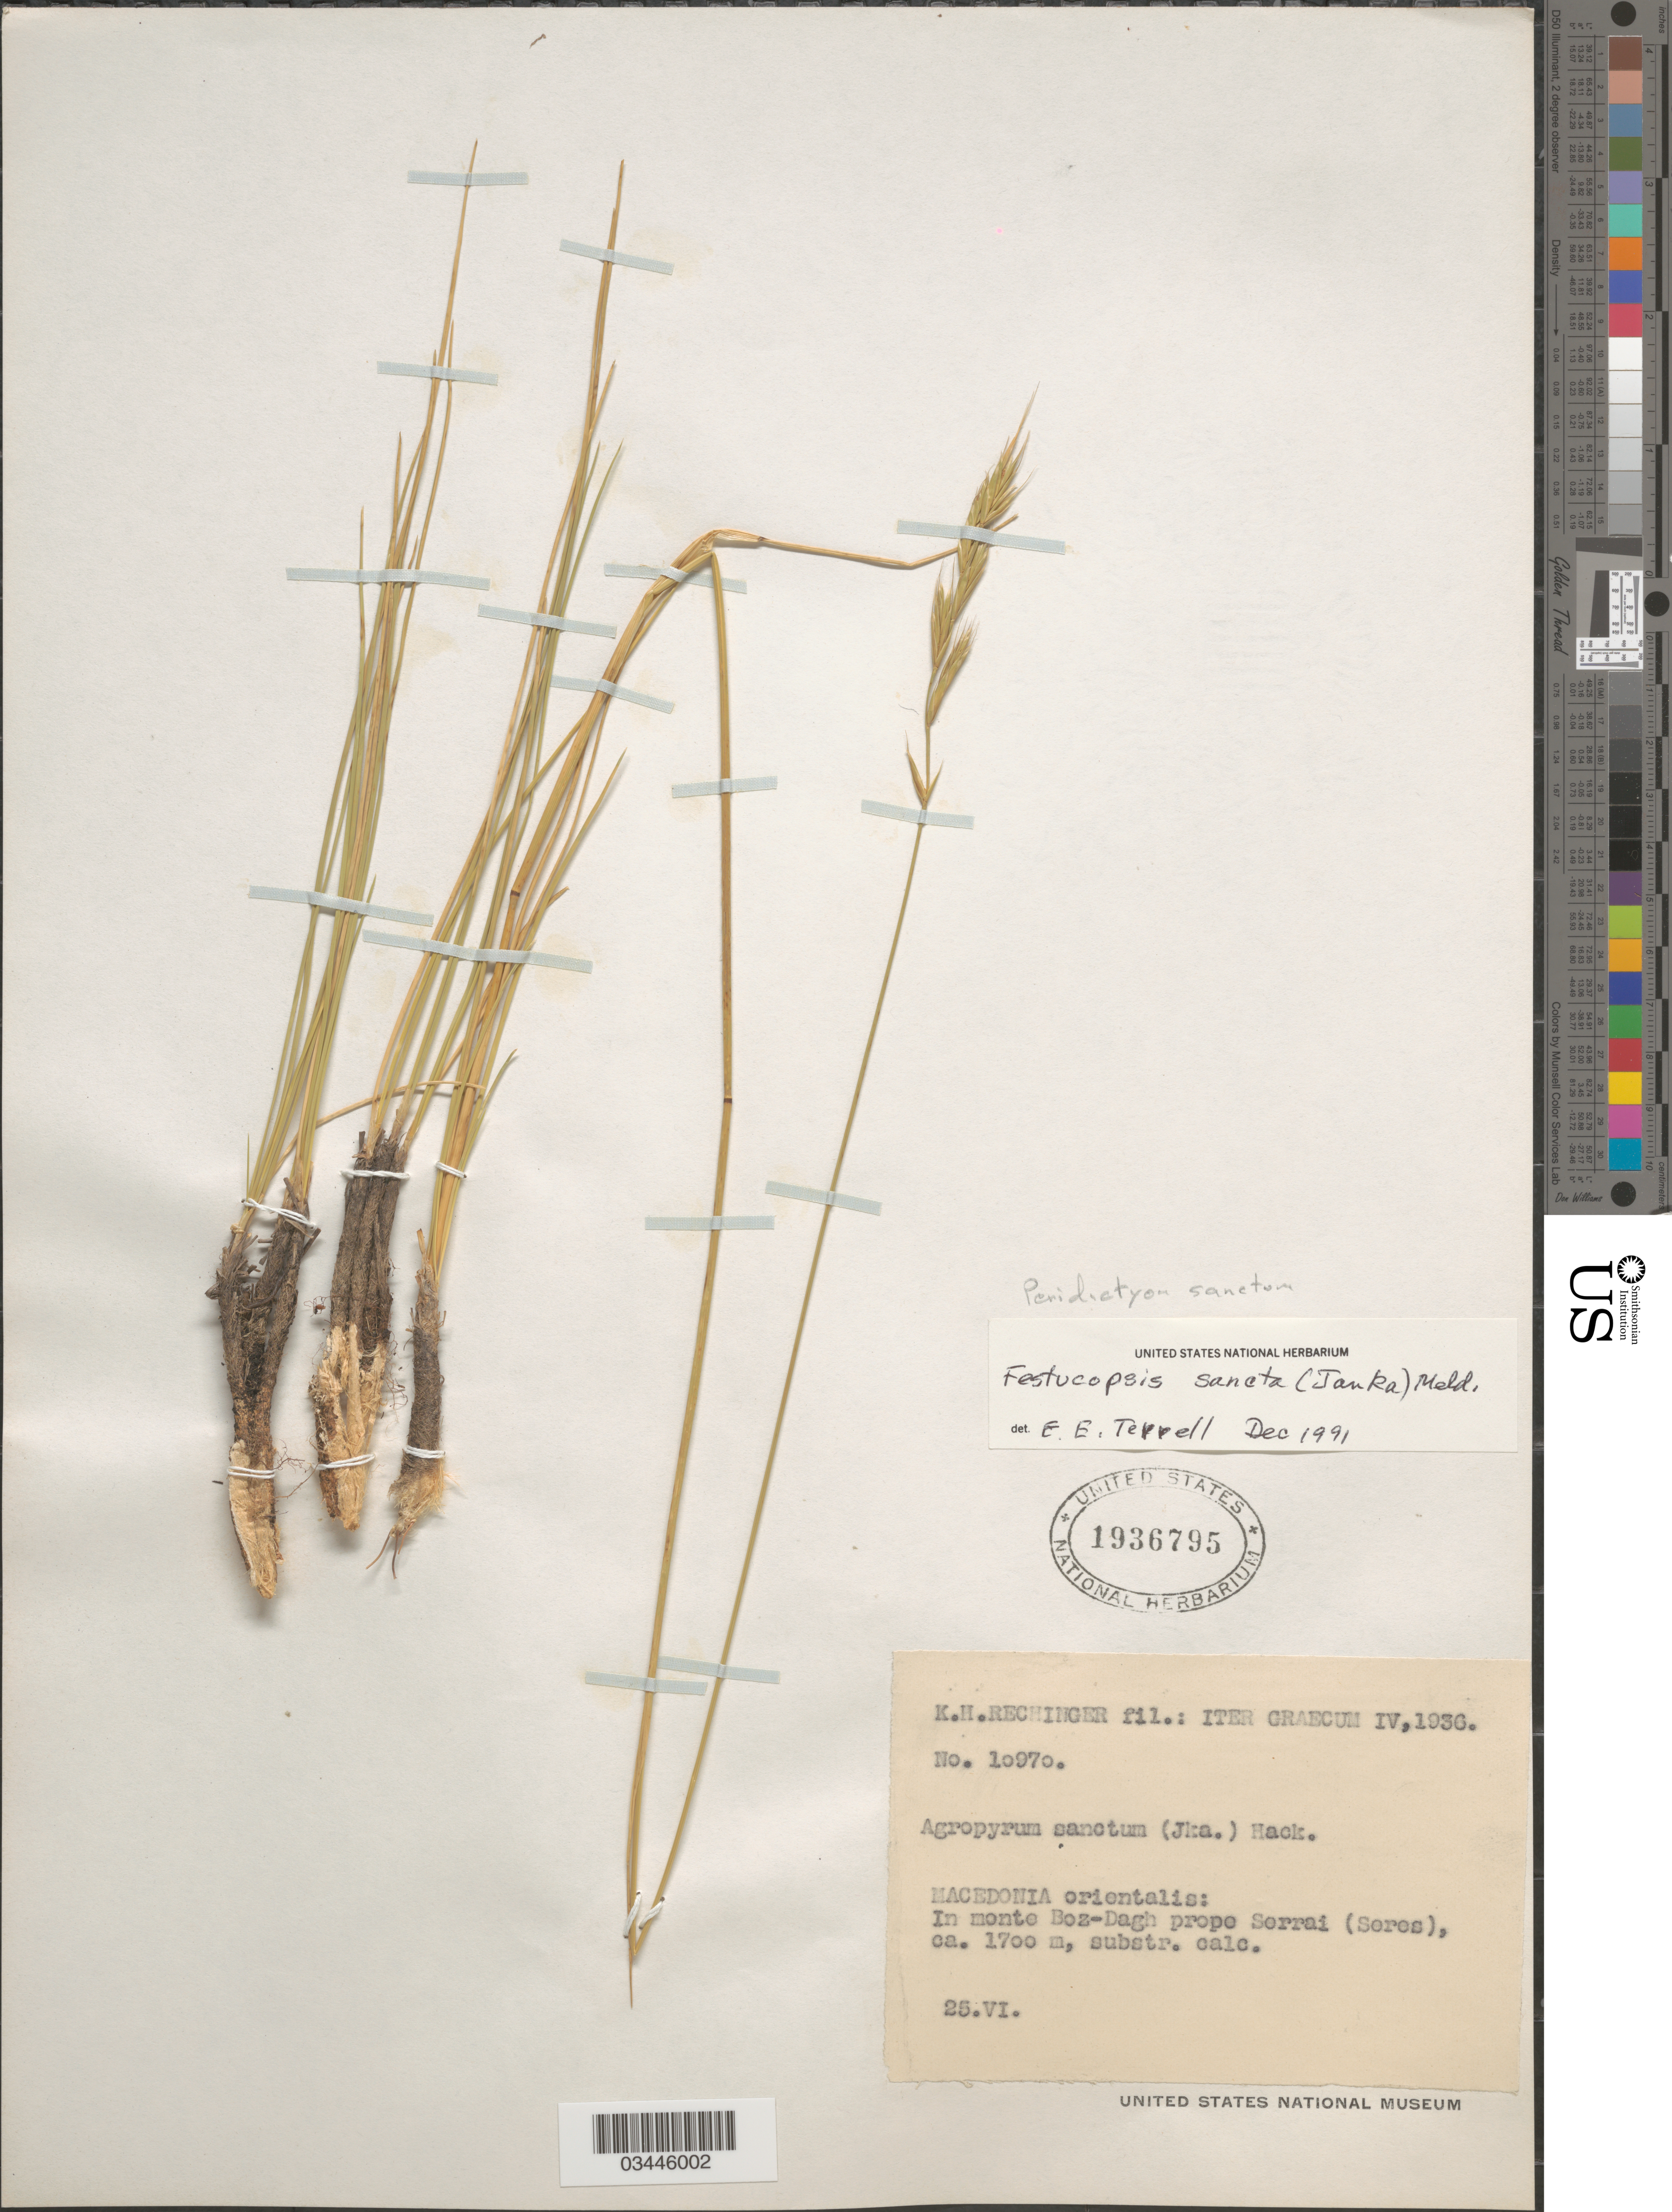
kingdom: Plantae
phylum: Tracheophyta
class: Liliopsida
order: Poales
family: Poaceae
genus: Peridictyon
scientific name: Peridictyon sanctum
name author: (Janka) Seberg et al.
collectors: K. H. Rechinger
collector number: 10970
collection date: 1936-06-25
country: Greece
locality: Iter Graecum IV,1936. Macedonia orientalis: In monte Boz-Dagh prope Serrai (Seres).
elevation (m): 1700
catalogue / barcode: US 1936795